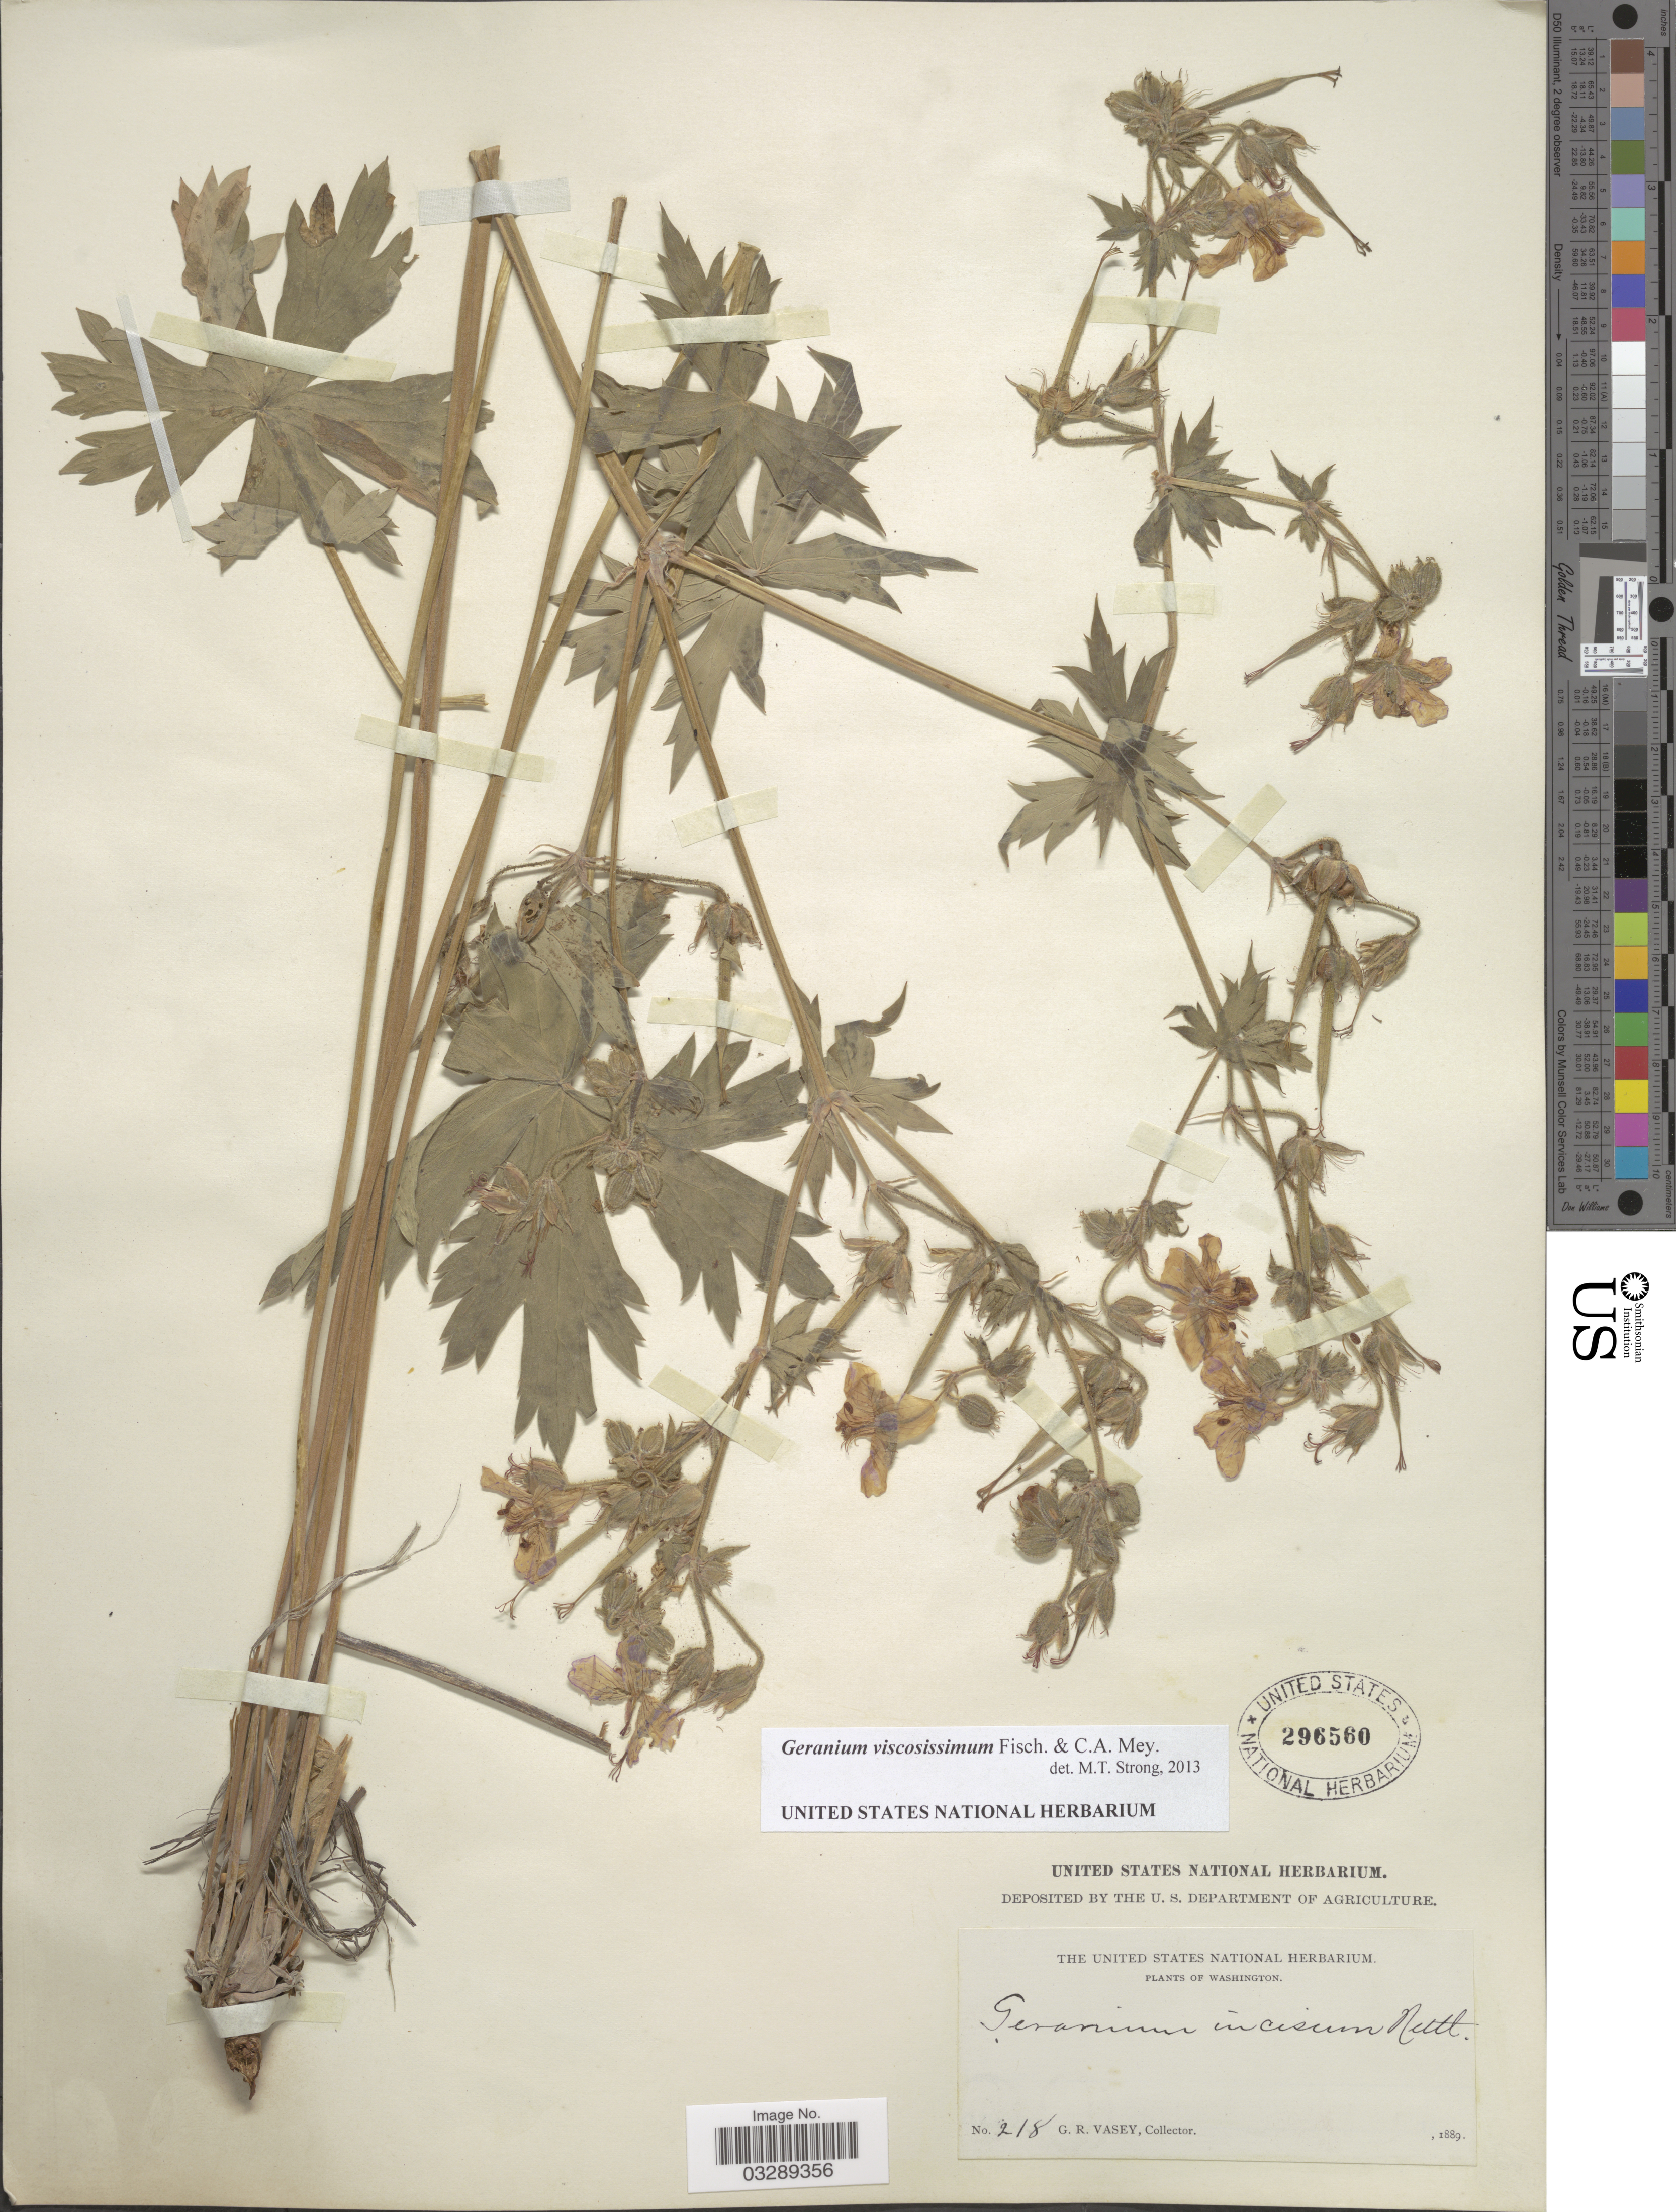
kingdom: Plantae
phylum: Tracheophyta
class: Magnoliopsida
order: Geraniales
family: Geraniaceae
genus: Geranium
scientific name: Geranium viscosissimum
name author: Fisch. & C.A. Mey.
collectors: G. R. Vasey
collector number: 218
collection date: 1889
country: United States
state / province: Washington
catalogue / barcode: US 296560